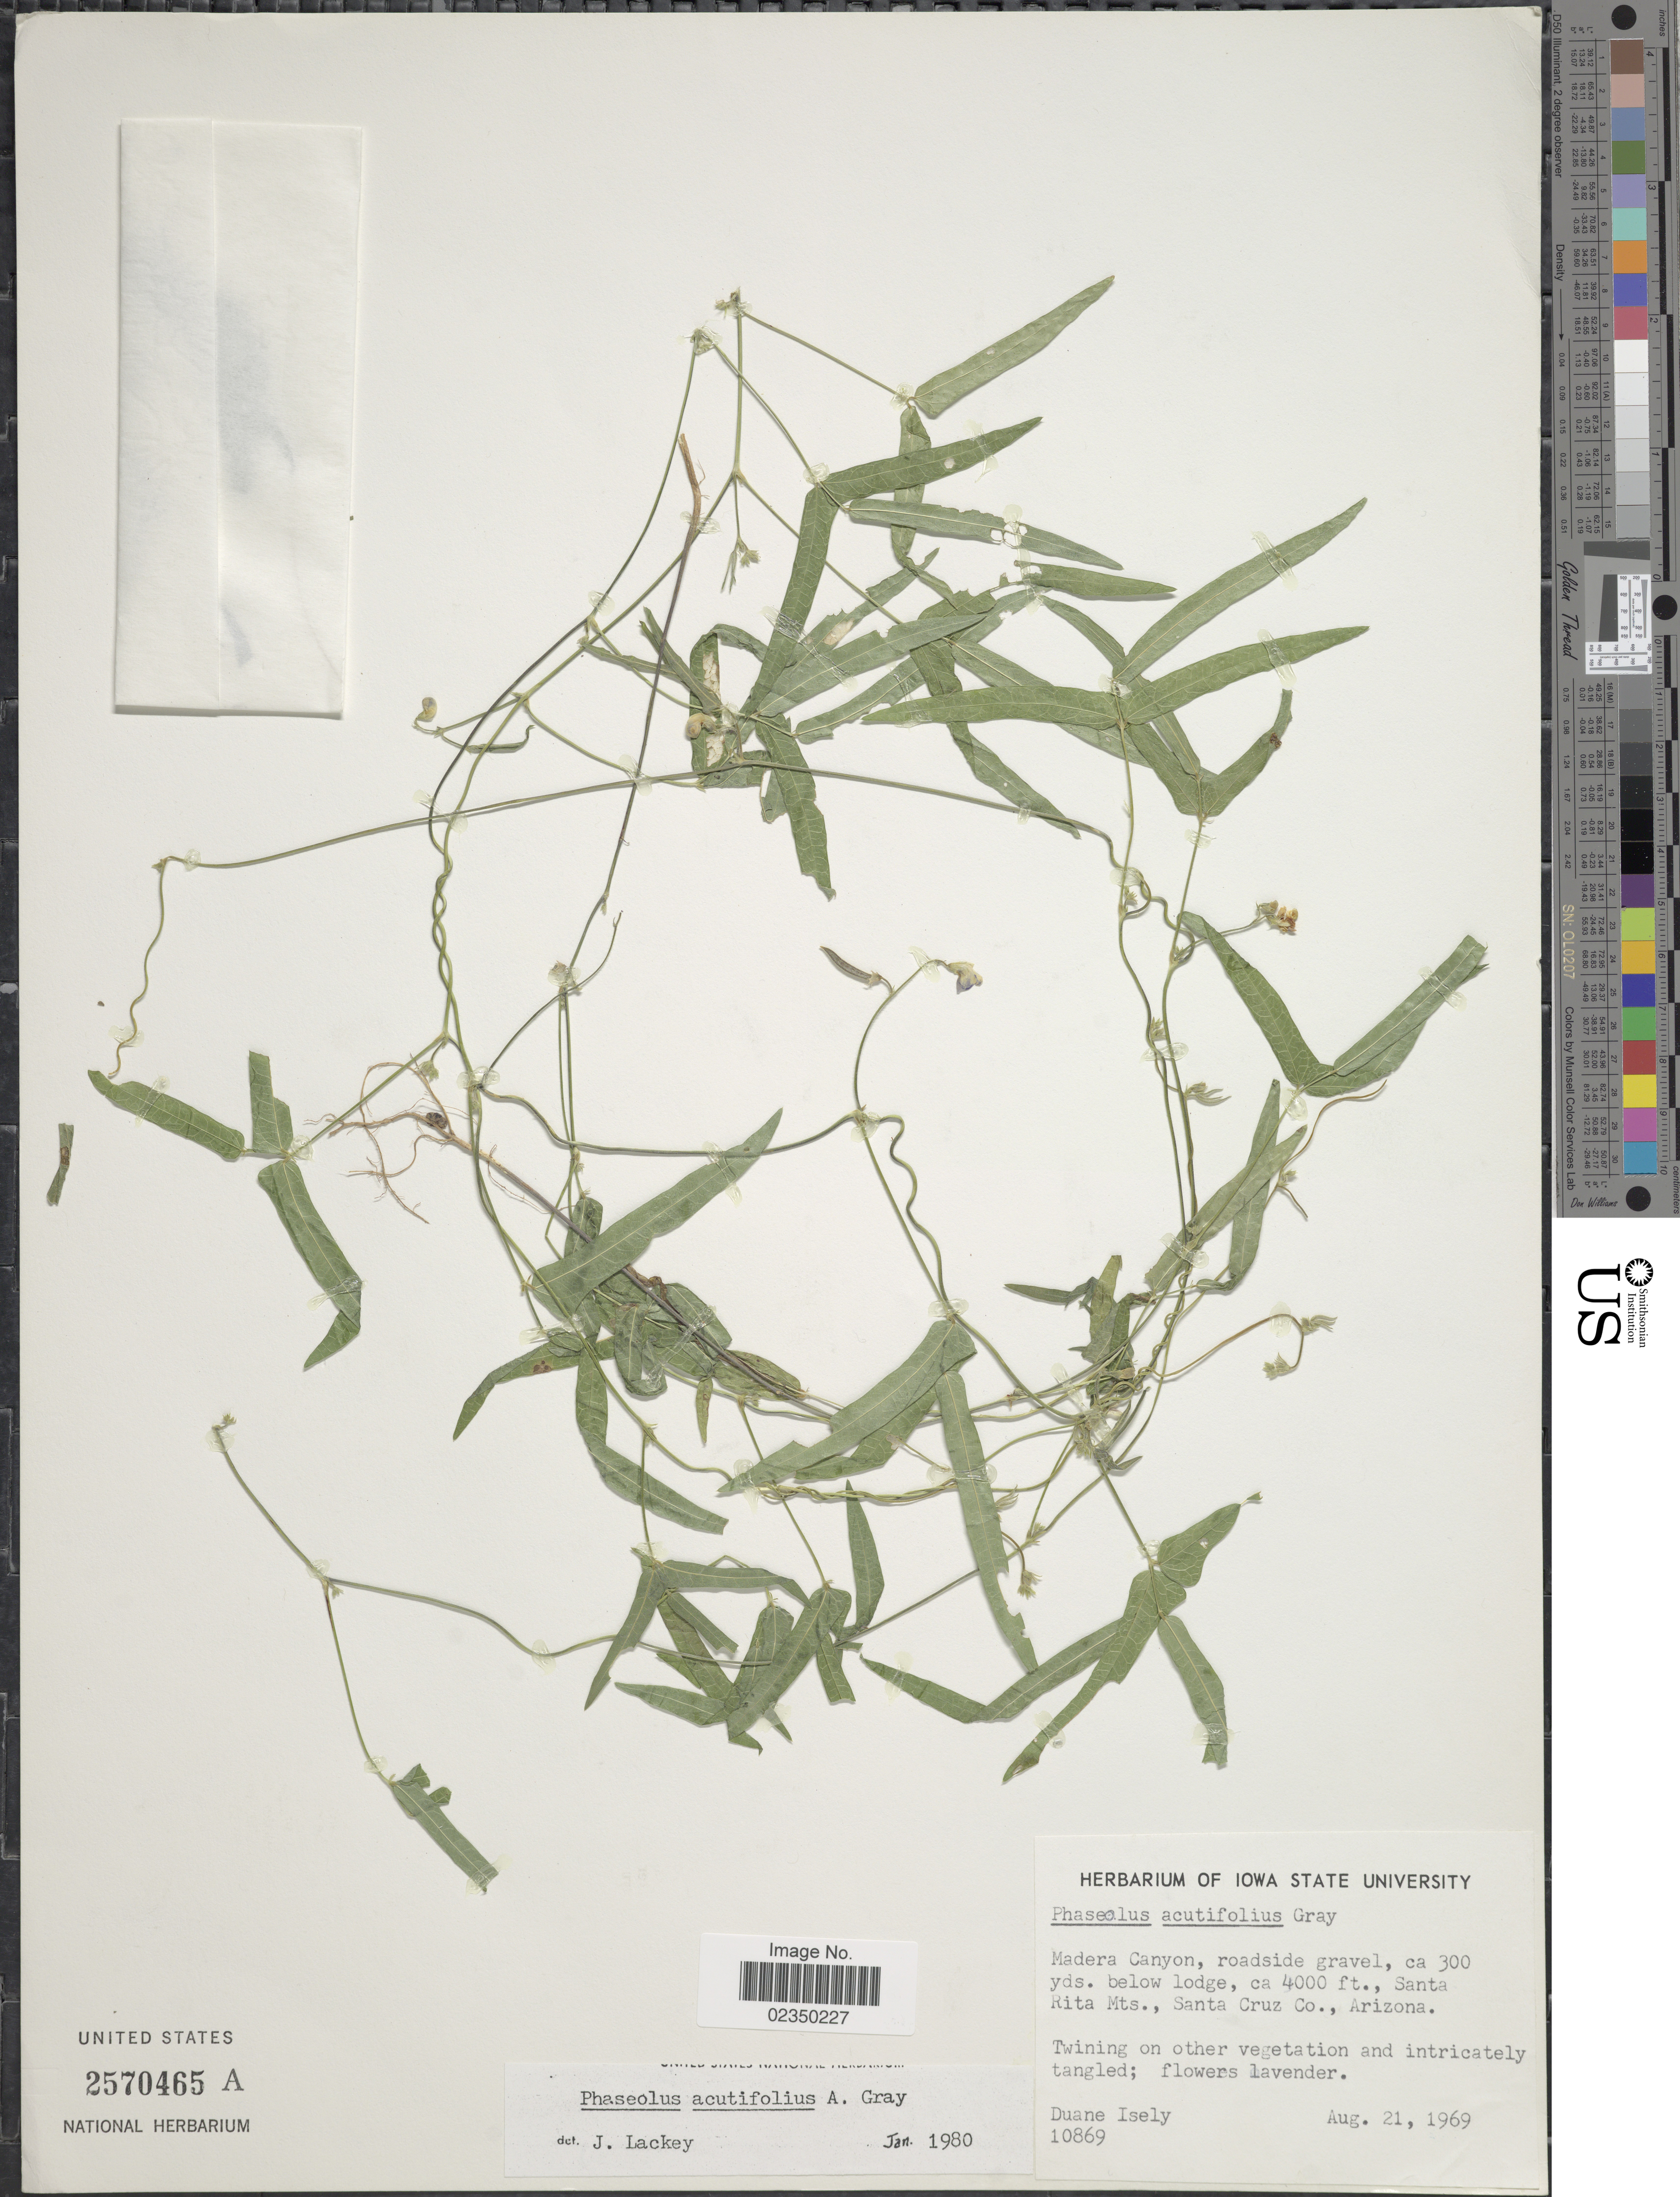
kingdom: Plantae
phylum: Tracheophyta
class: Magnoliopsida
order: Fabales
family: Fabaceae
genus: Phaseolus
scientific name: Phaseolus acutifolius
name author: A. Gray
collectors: D. Isely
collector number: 10869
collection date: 1969-08-21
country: United States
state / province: Arizona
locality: Madera Canyon, roadside gravel, ca 300 yds, below lodge, Santa Rita Mts, Santa Cruz Co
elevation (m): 1219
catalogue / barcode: US 2570465A